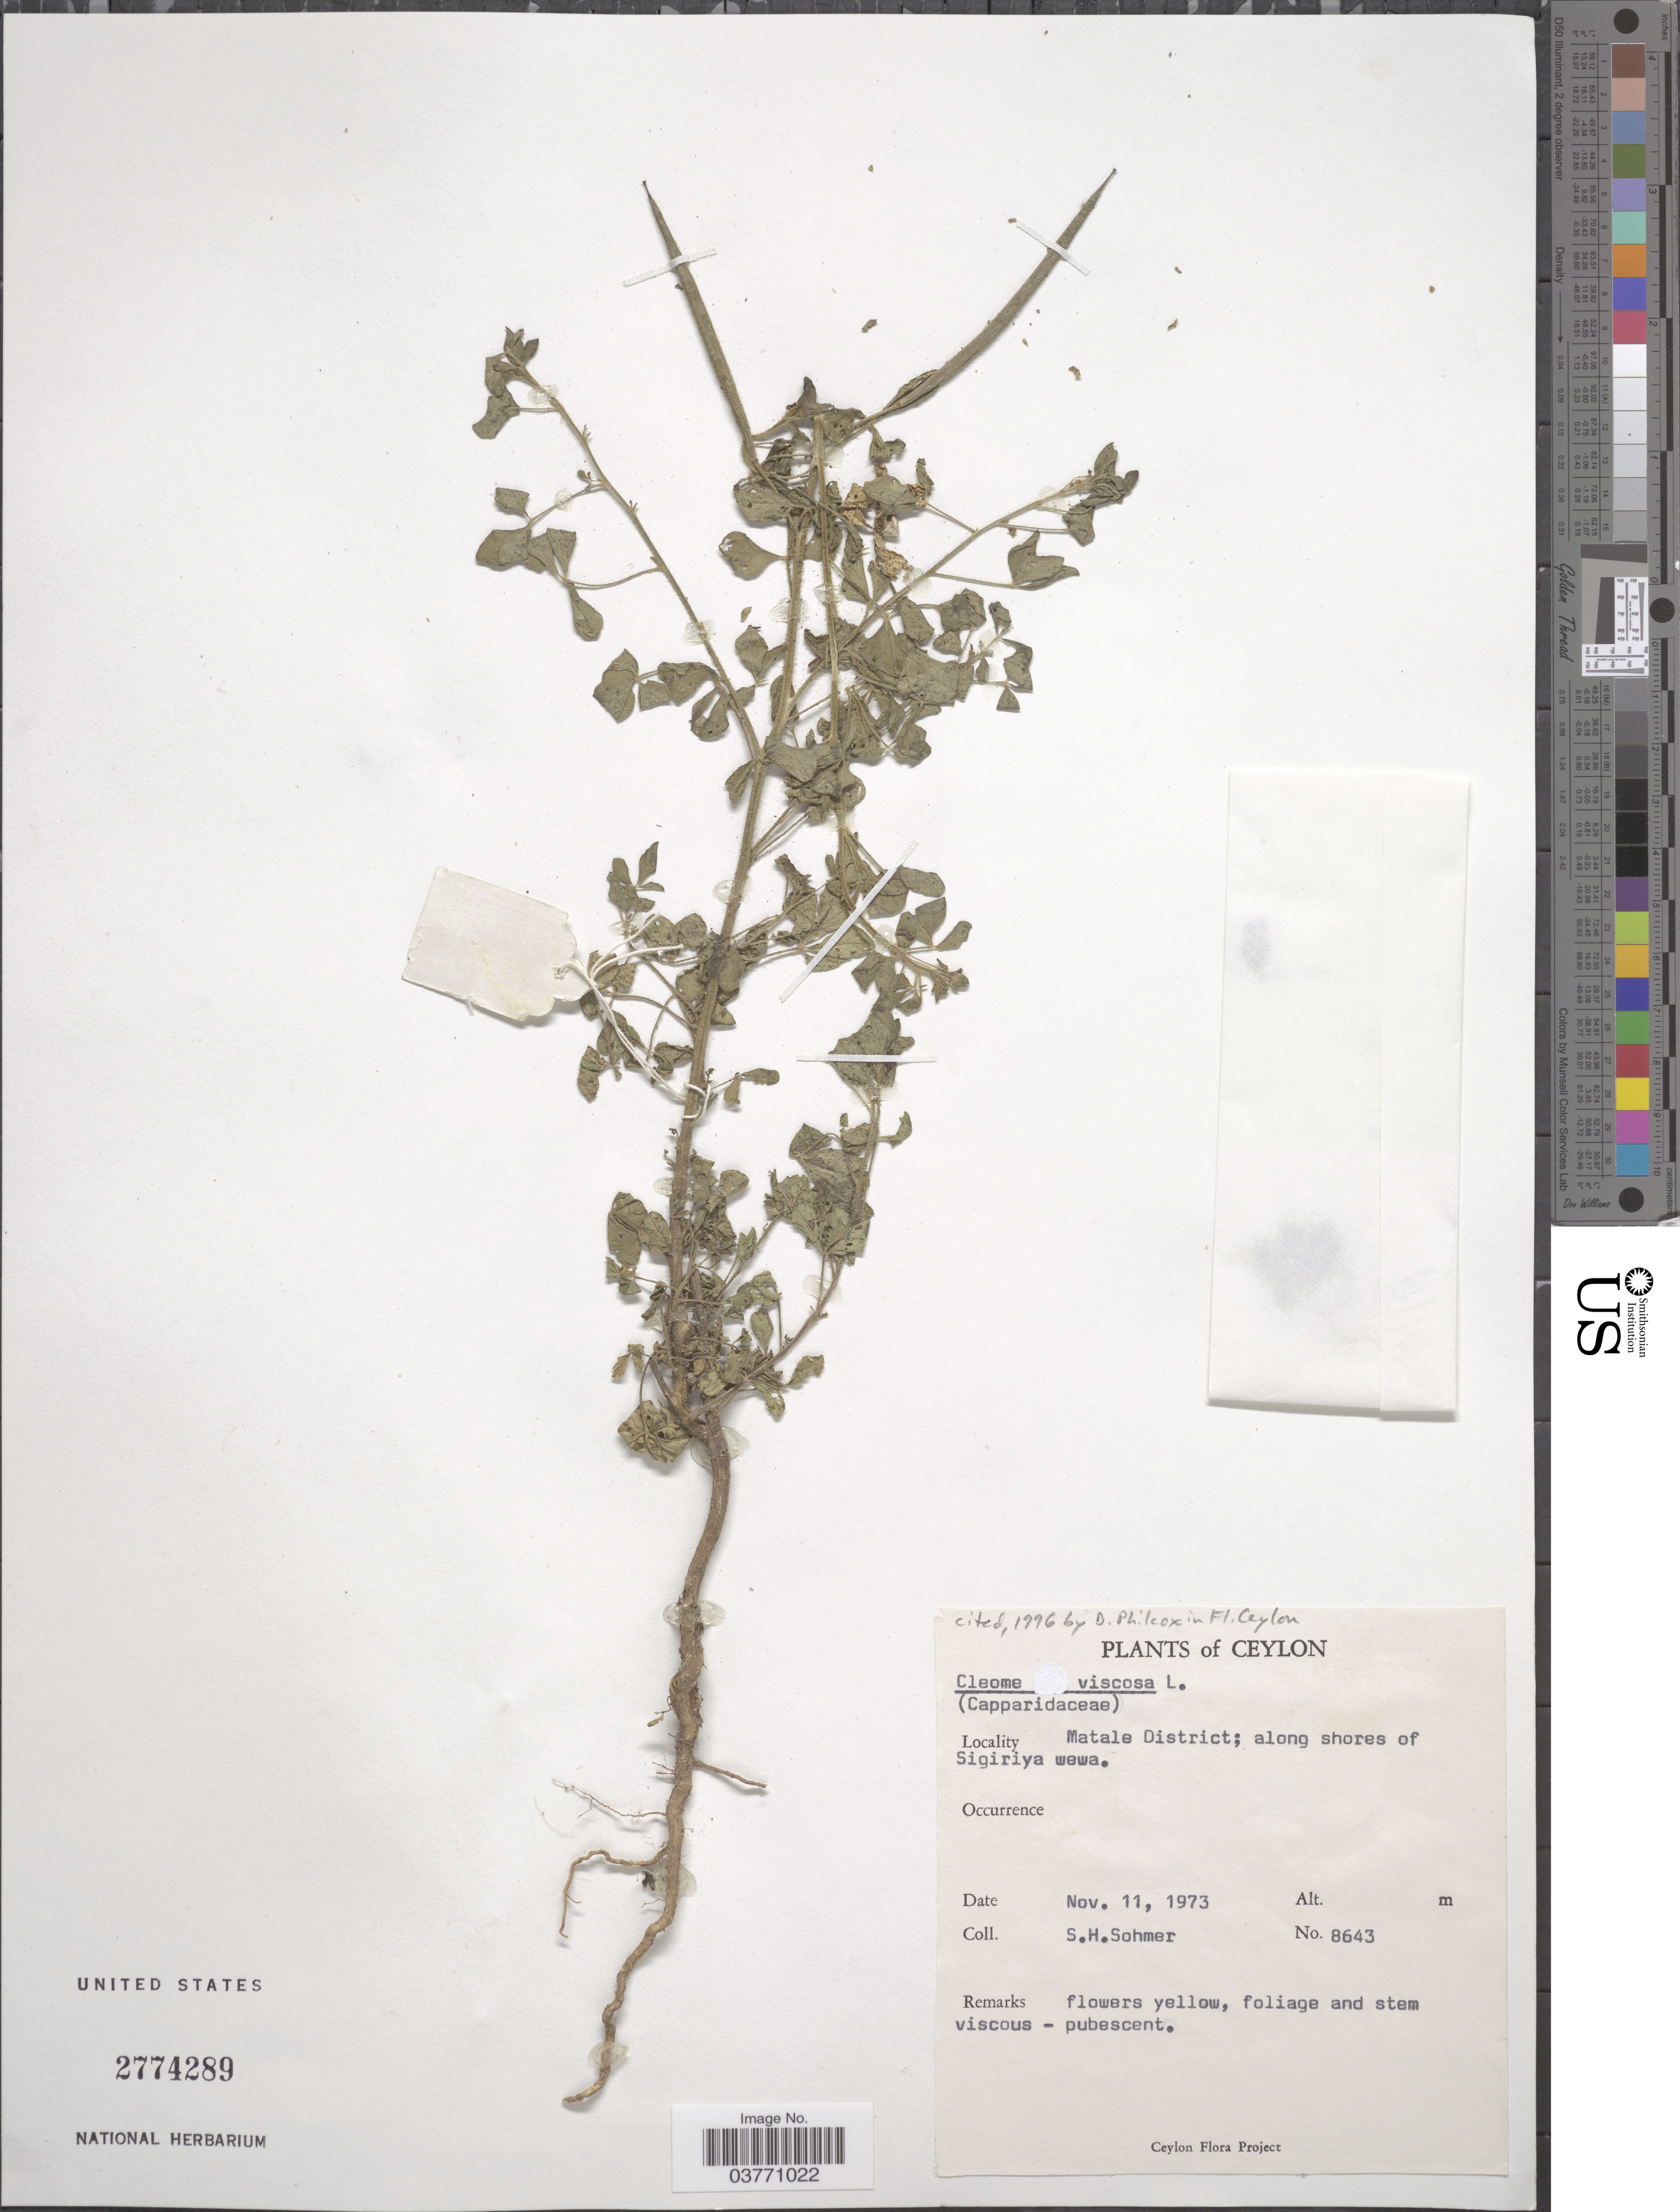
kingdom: Plantae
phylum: Tracheophyta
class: Magnoliopsida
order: Brassicales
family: Cleomaceae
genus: Arivela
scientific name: Arivela viscosa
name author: (L.) Raf.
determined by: Strong, M. T., (US), Smithsonian Institution - National Museum of Natural History (UNITED STATES)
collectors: S. H. Sohmer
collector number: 8643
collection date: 1973-11-11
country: Sri Lanka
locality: Ceylon. Matale District; along shores of Sigiriya wewa.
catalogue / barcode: US 2774289